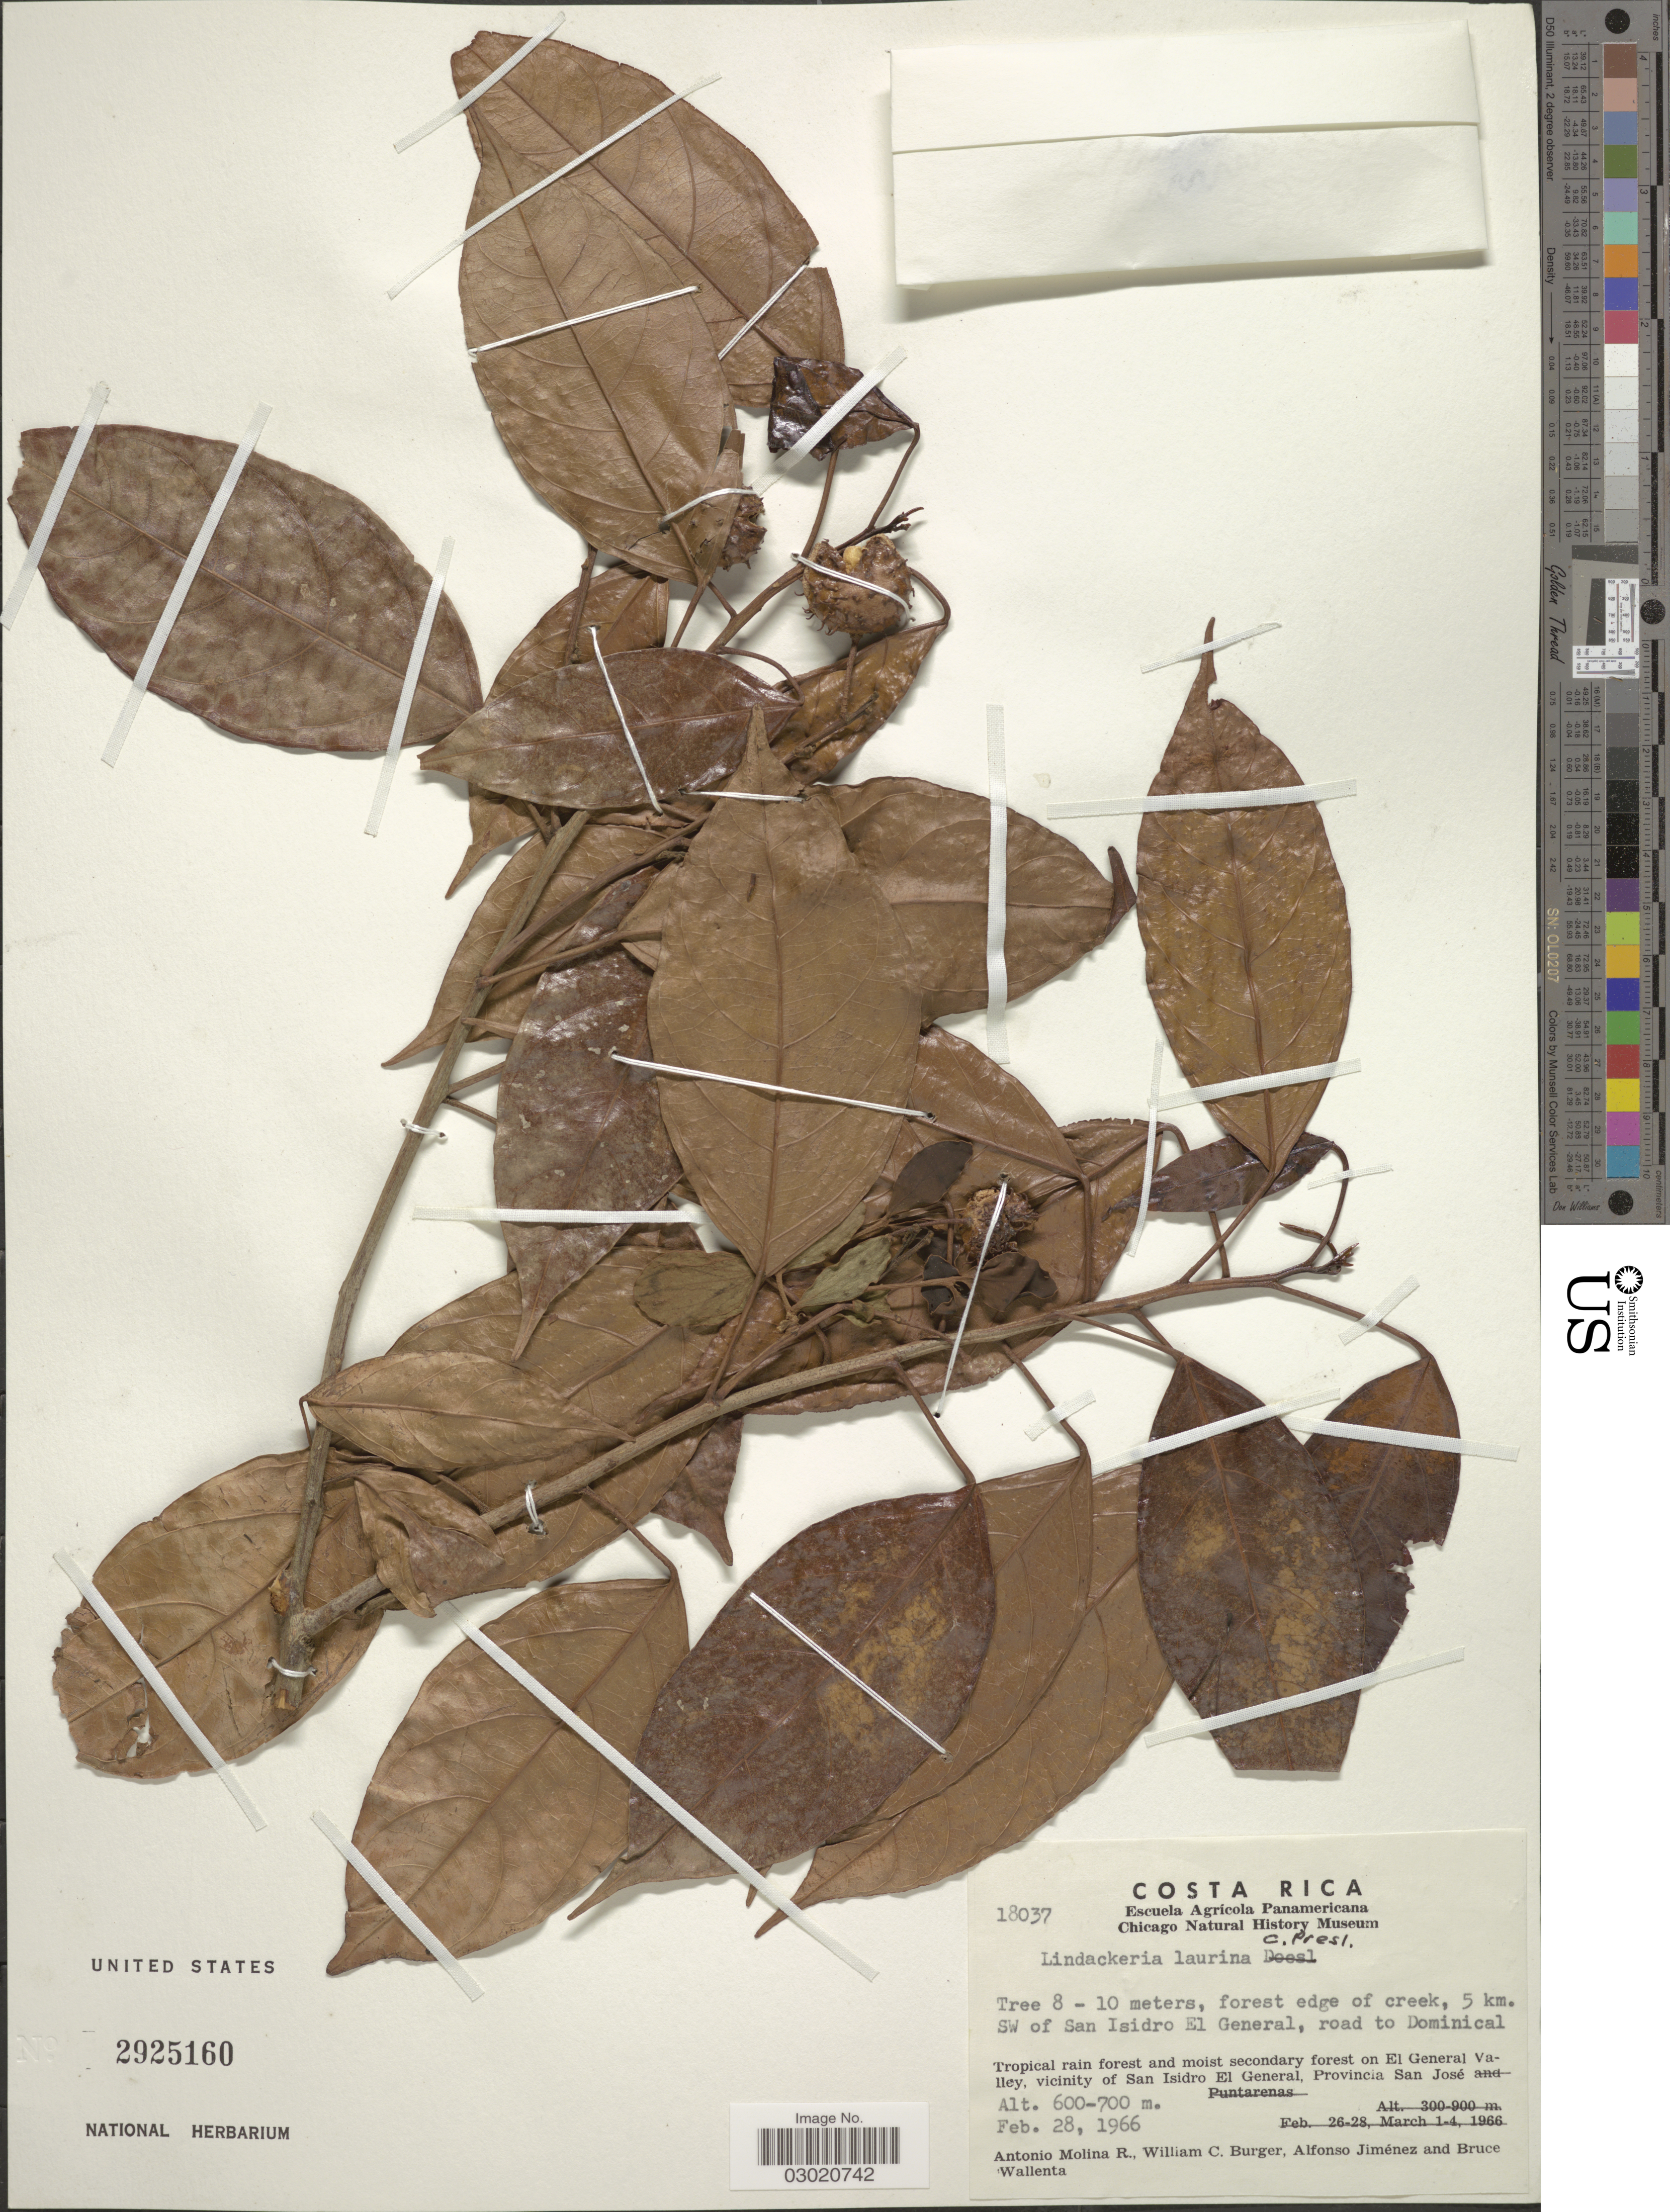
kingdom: Plantae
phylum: Tracheophyta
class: Magnoliopsida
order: Malpighiales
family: Achariaceae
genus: Lindackeria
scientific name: Lindackeria laurina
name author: C. Presl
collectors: A. Molina R., W. Burger, A. Jiménez & B. Wallenta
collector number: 18037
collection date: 1966-02-28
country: Costa Rica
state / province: San José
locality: Forest edge of creek, 5 km. SW of San Isidro El General, road to Dominical, Tropical rain forest and moist secondary forst on El General Valley, vicinity of San Isidro El General.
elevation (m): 600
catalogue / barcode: US 2925160